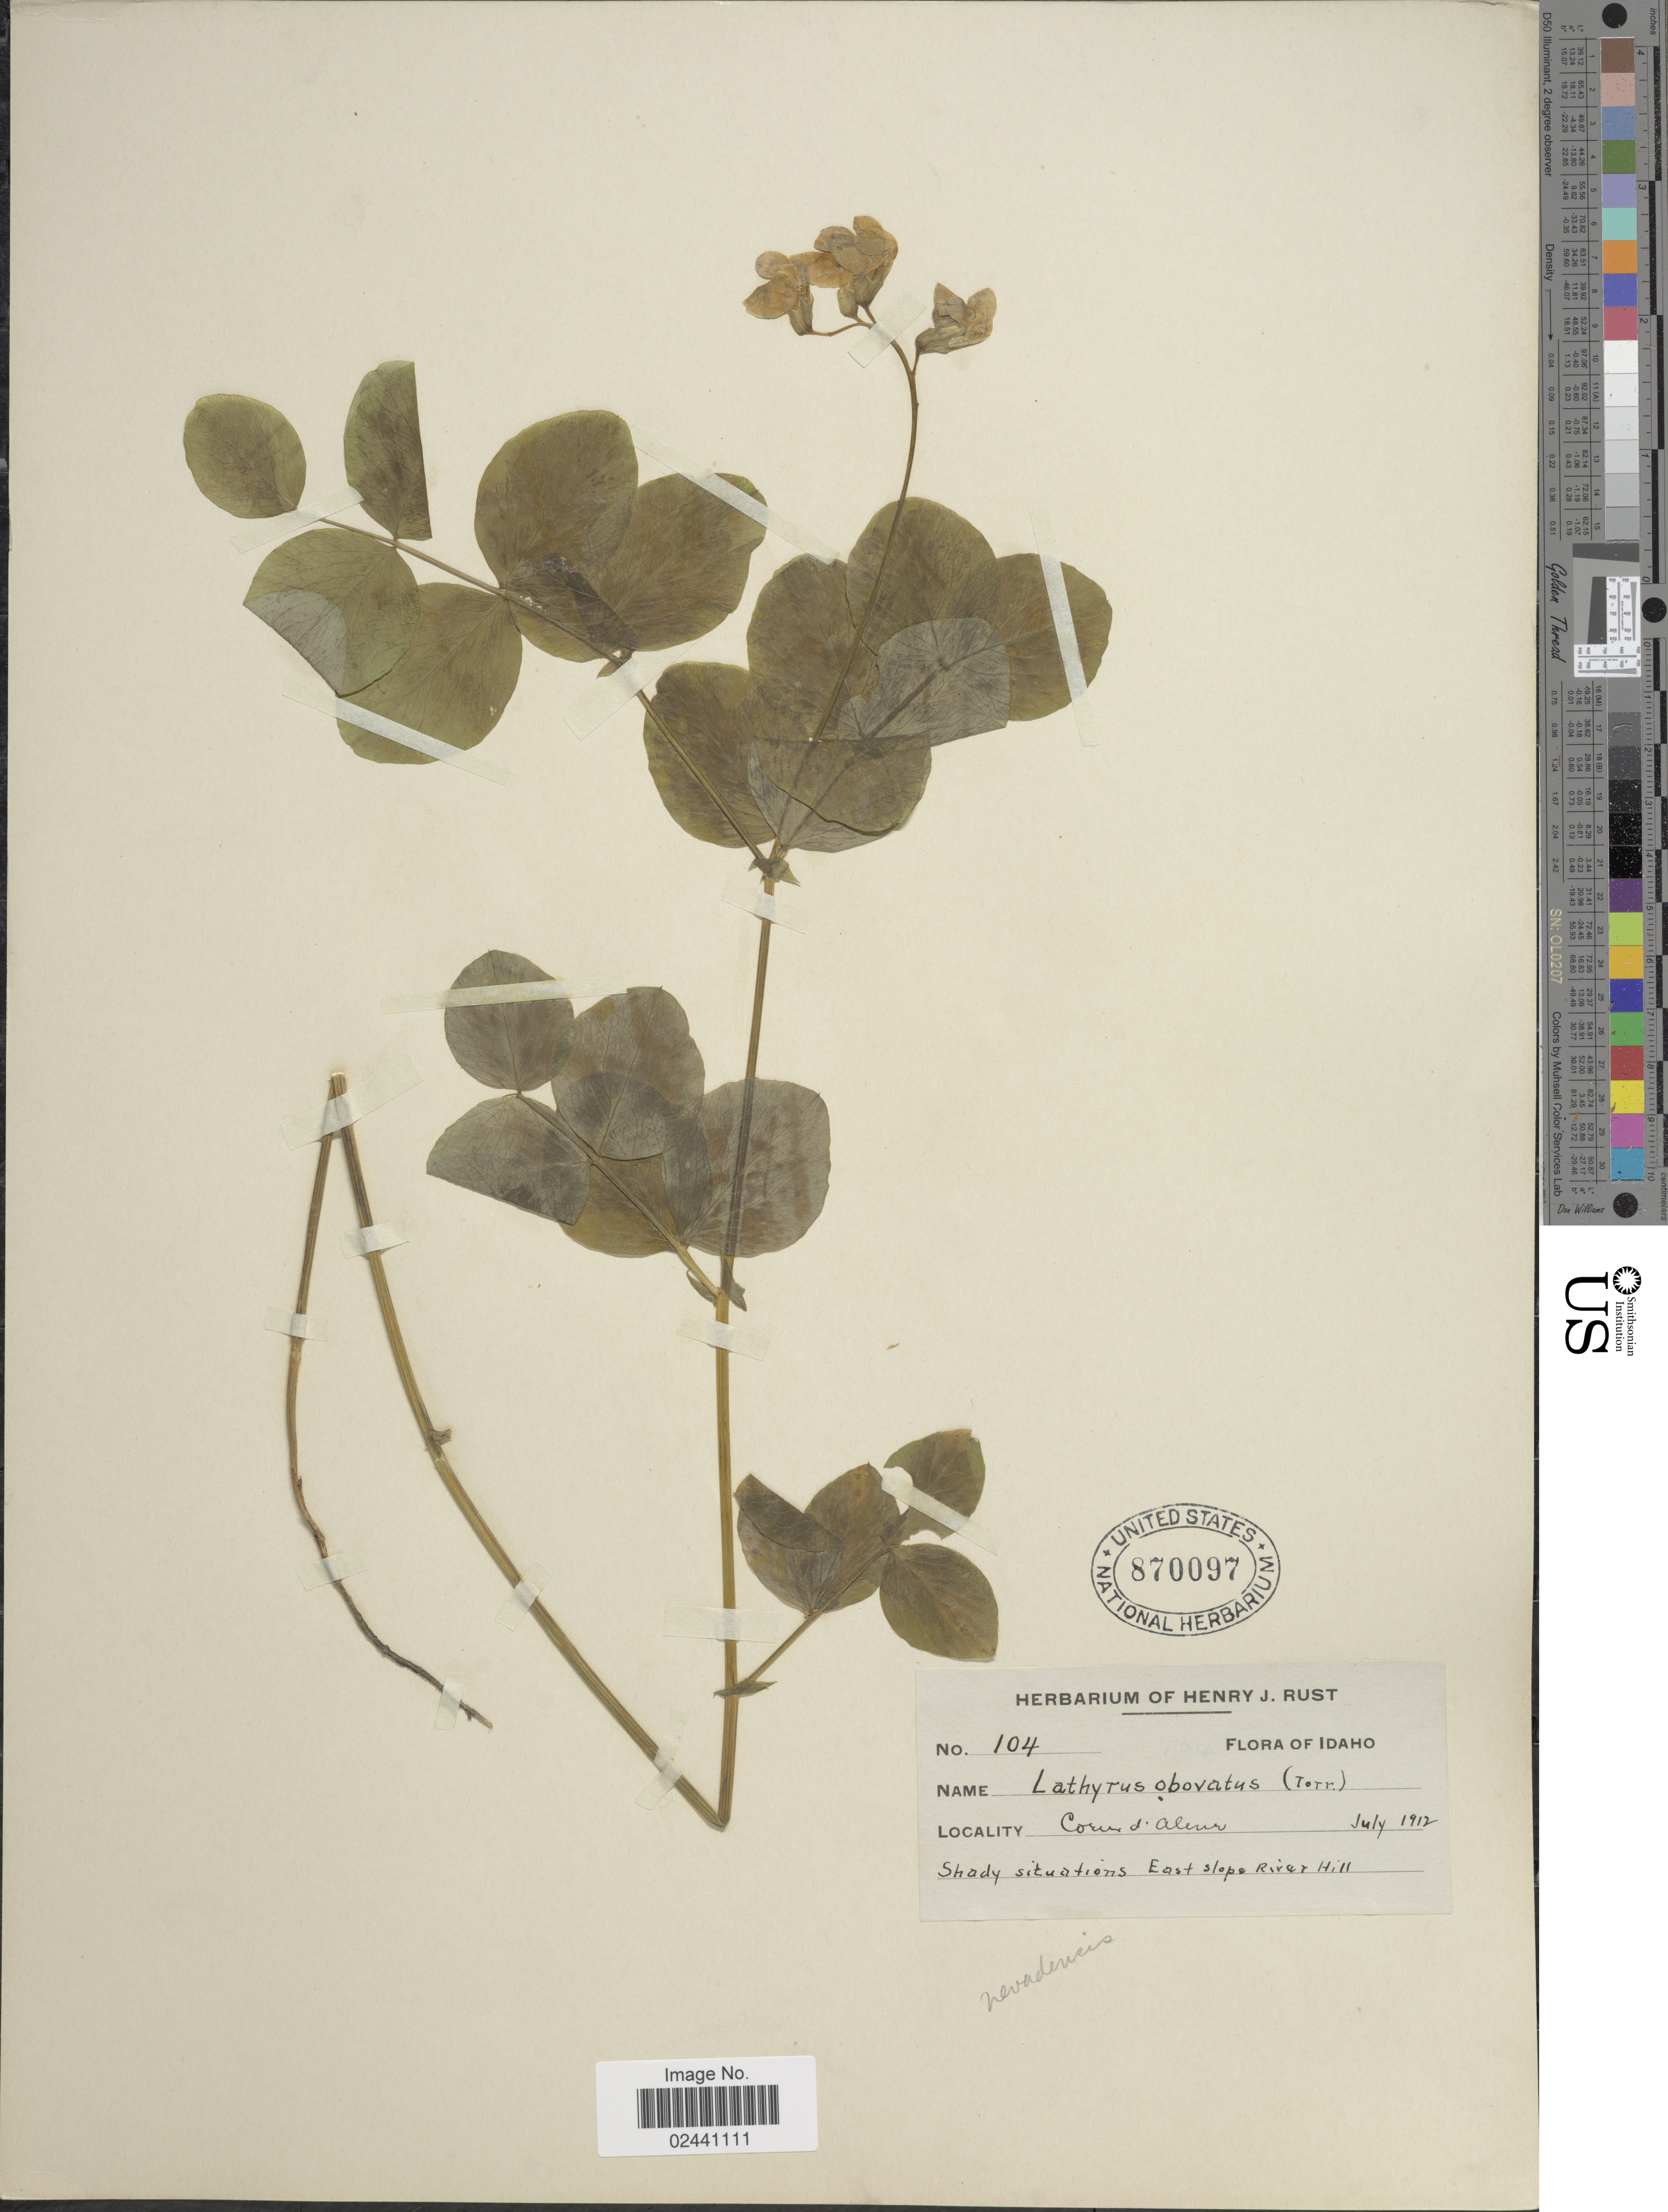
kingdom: Plantae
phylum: Tracheophyta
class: Magnoliopsida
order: Fabales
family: Fabaceae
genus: Lathyrus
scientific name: Lathyrus nevadensis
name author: S. Watson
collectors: ex herb. Henry J. Rust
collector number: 104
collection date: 1912-07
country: United States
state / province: Idaho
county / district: Kootenai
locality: Coeur d'Alene. East slope river hill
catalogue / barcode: US 870097